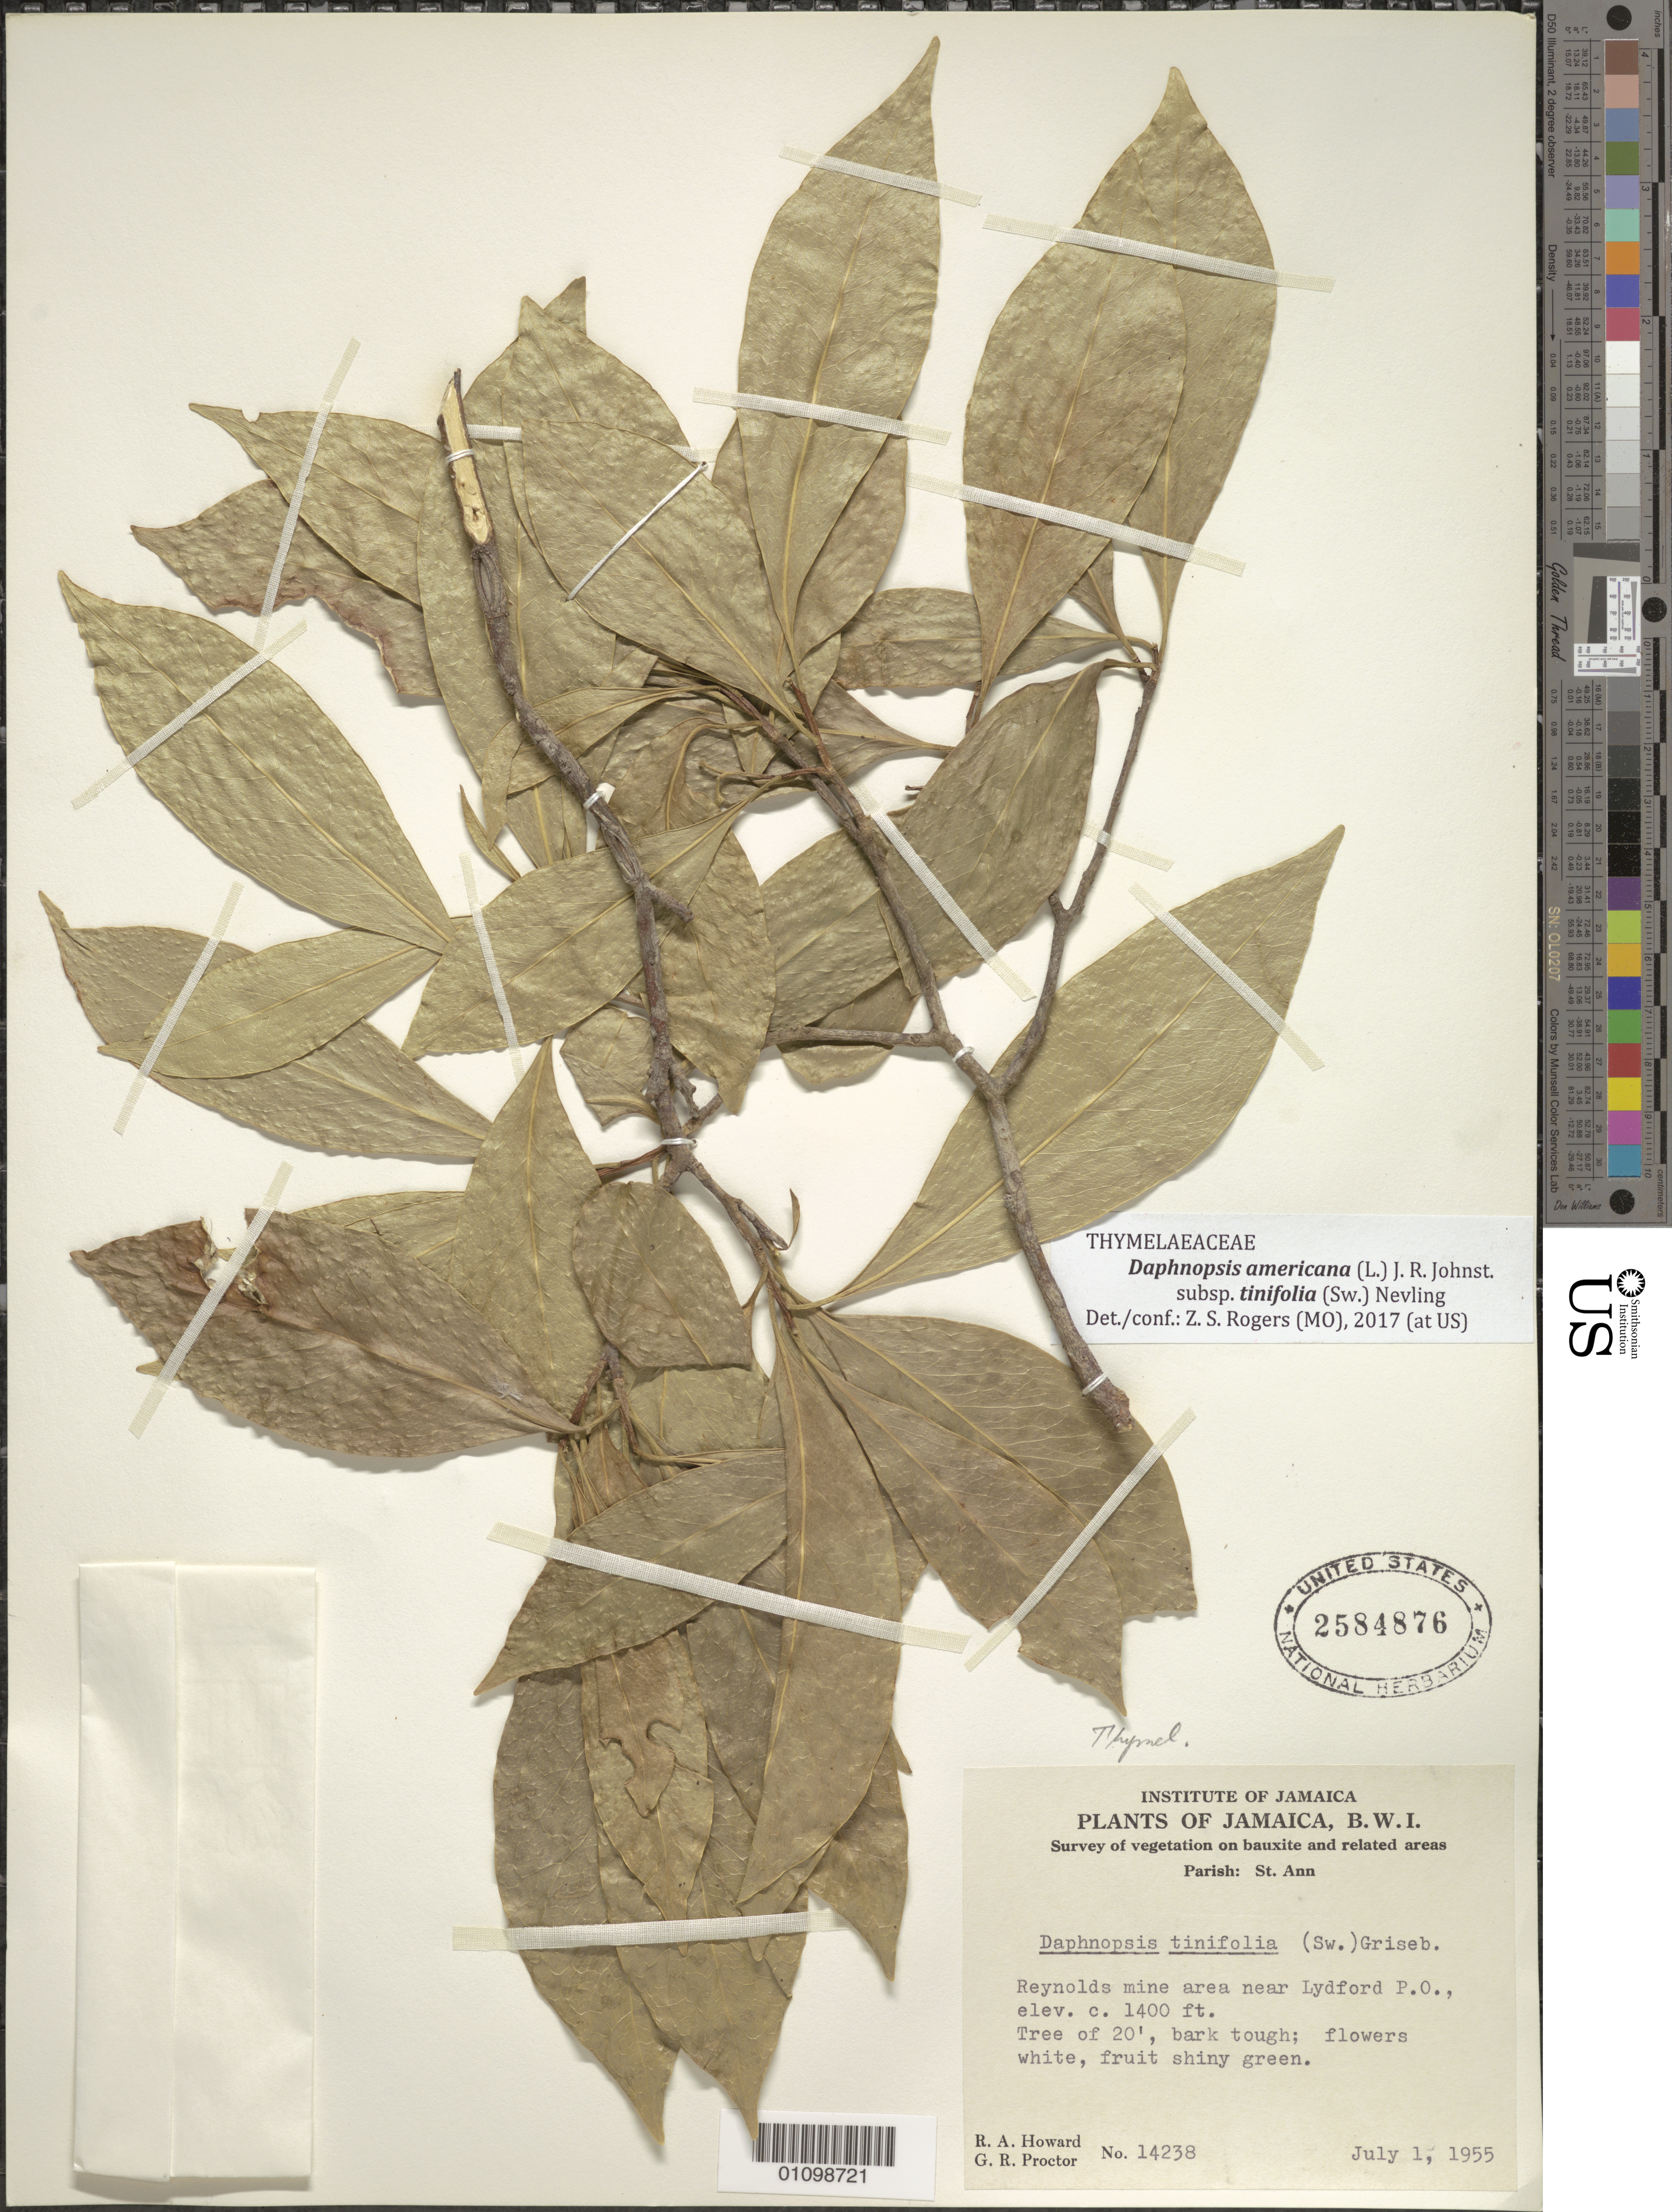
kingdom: Plantae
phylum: Tracheophyta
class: Magnoliopsida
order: Malvales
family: Thymelaeaceae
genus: Daphnopsis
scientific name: Daphnopsis americana subsp. tinifolia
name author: (Sw.) Nevling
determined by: Rogers, Z. S.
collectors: R. A. Howard & G. R. Proctor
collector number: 14238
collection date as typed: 01 Jul 1955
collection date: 1955-07-01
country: Jamaica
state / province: Saint Ann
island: Jamaica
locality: Reynolds mine area near Lydford P.O.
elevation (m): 427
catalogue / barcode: US 2584876